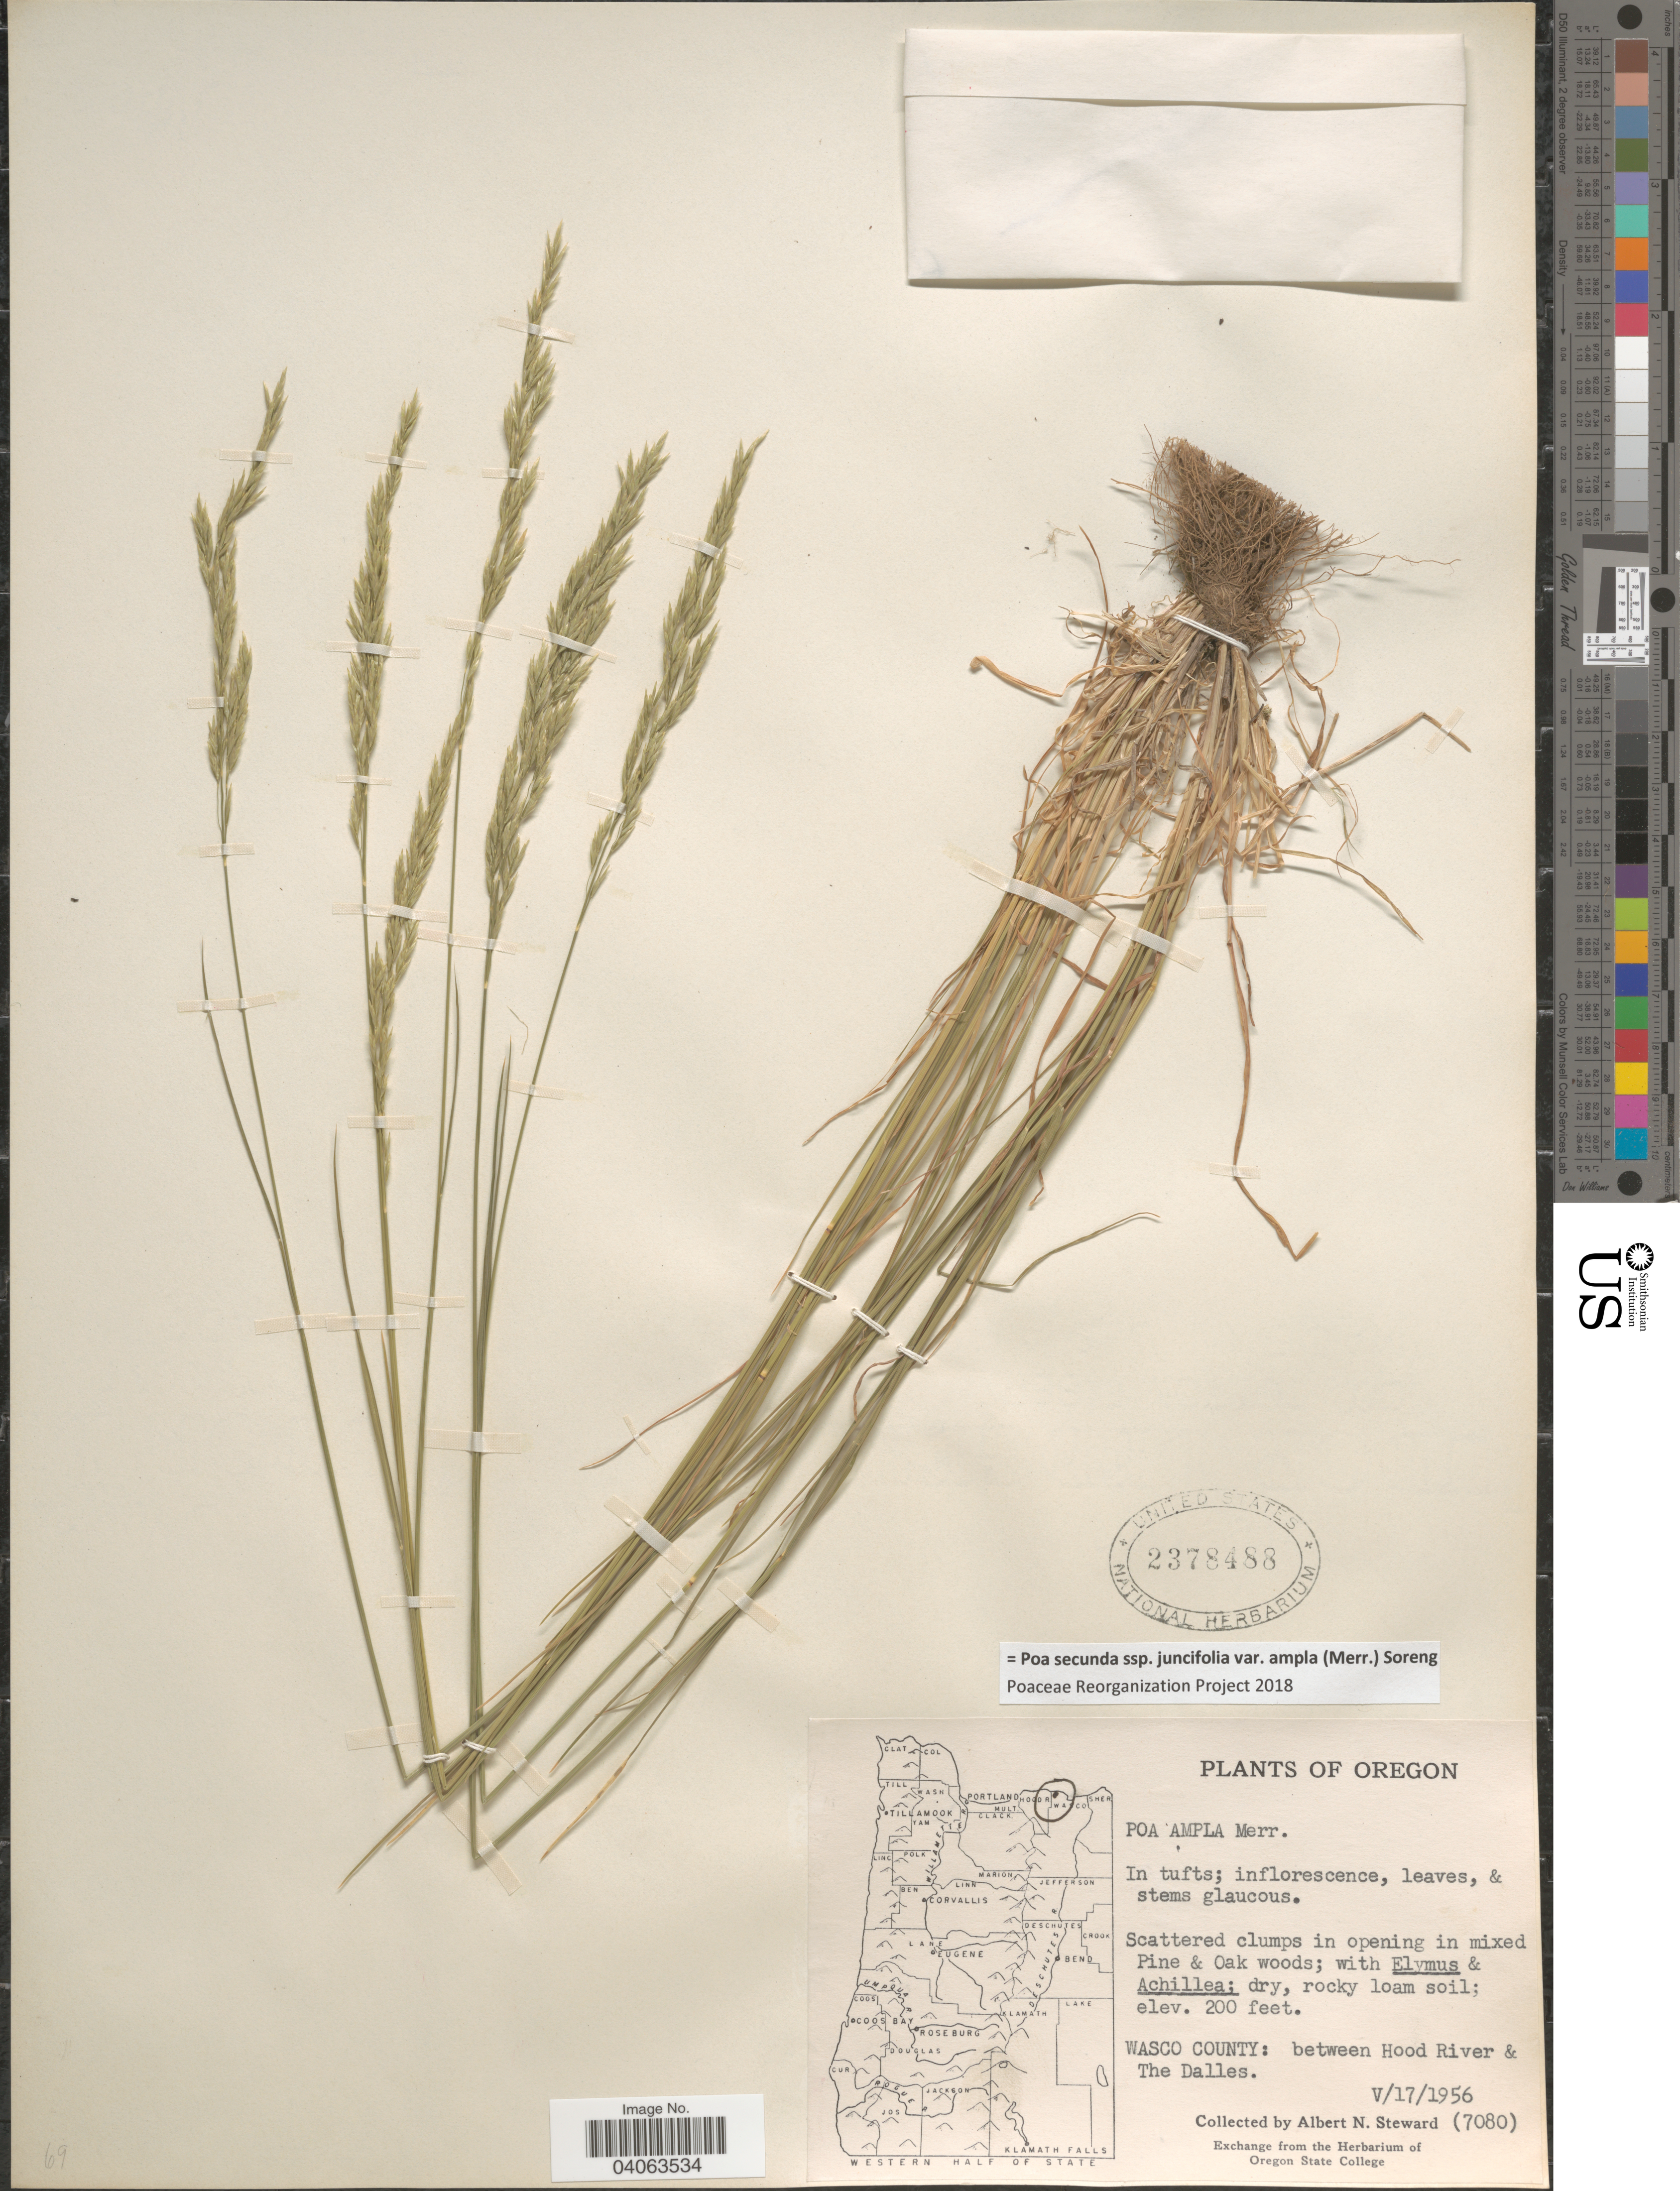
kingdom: Plantae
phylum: Tracheophyta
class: Liliopsida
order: Poales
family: Poaceae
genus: Poa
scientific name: Poa secunda subsp. juncifolia var. ampla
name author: (Merr.) Soreng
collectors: A. N. Steward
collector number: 7080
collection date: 1956-05-17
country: United States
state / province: Oregon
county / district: Wasco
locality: Wasco County: between Hood River & The Dalles.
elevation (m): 61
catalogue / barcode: US 2378488